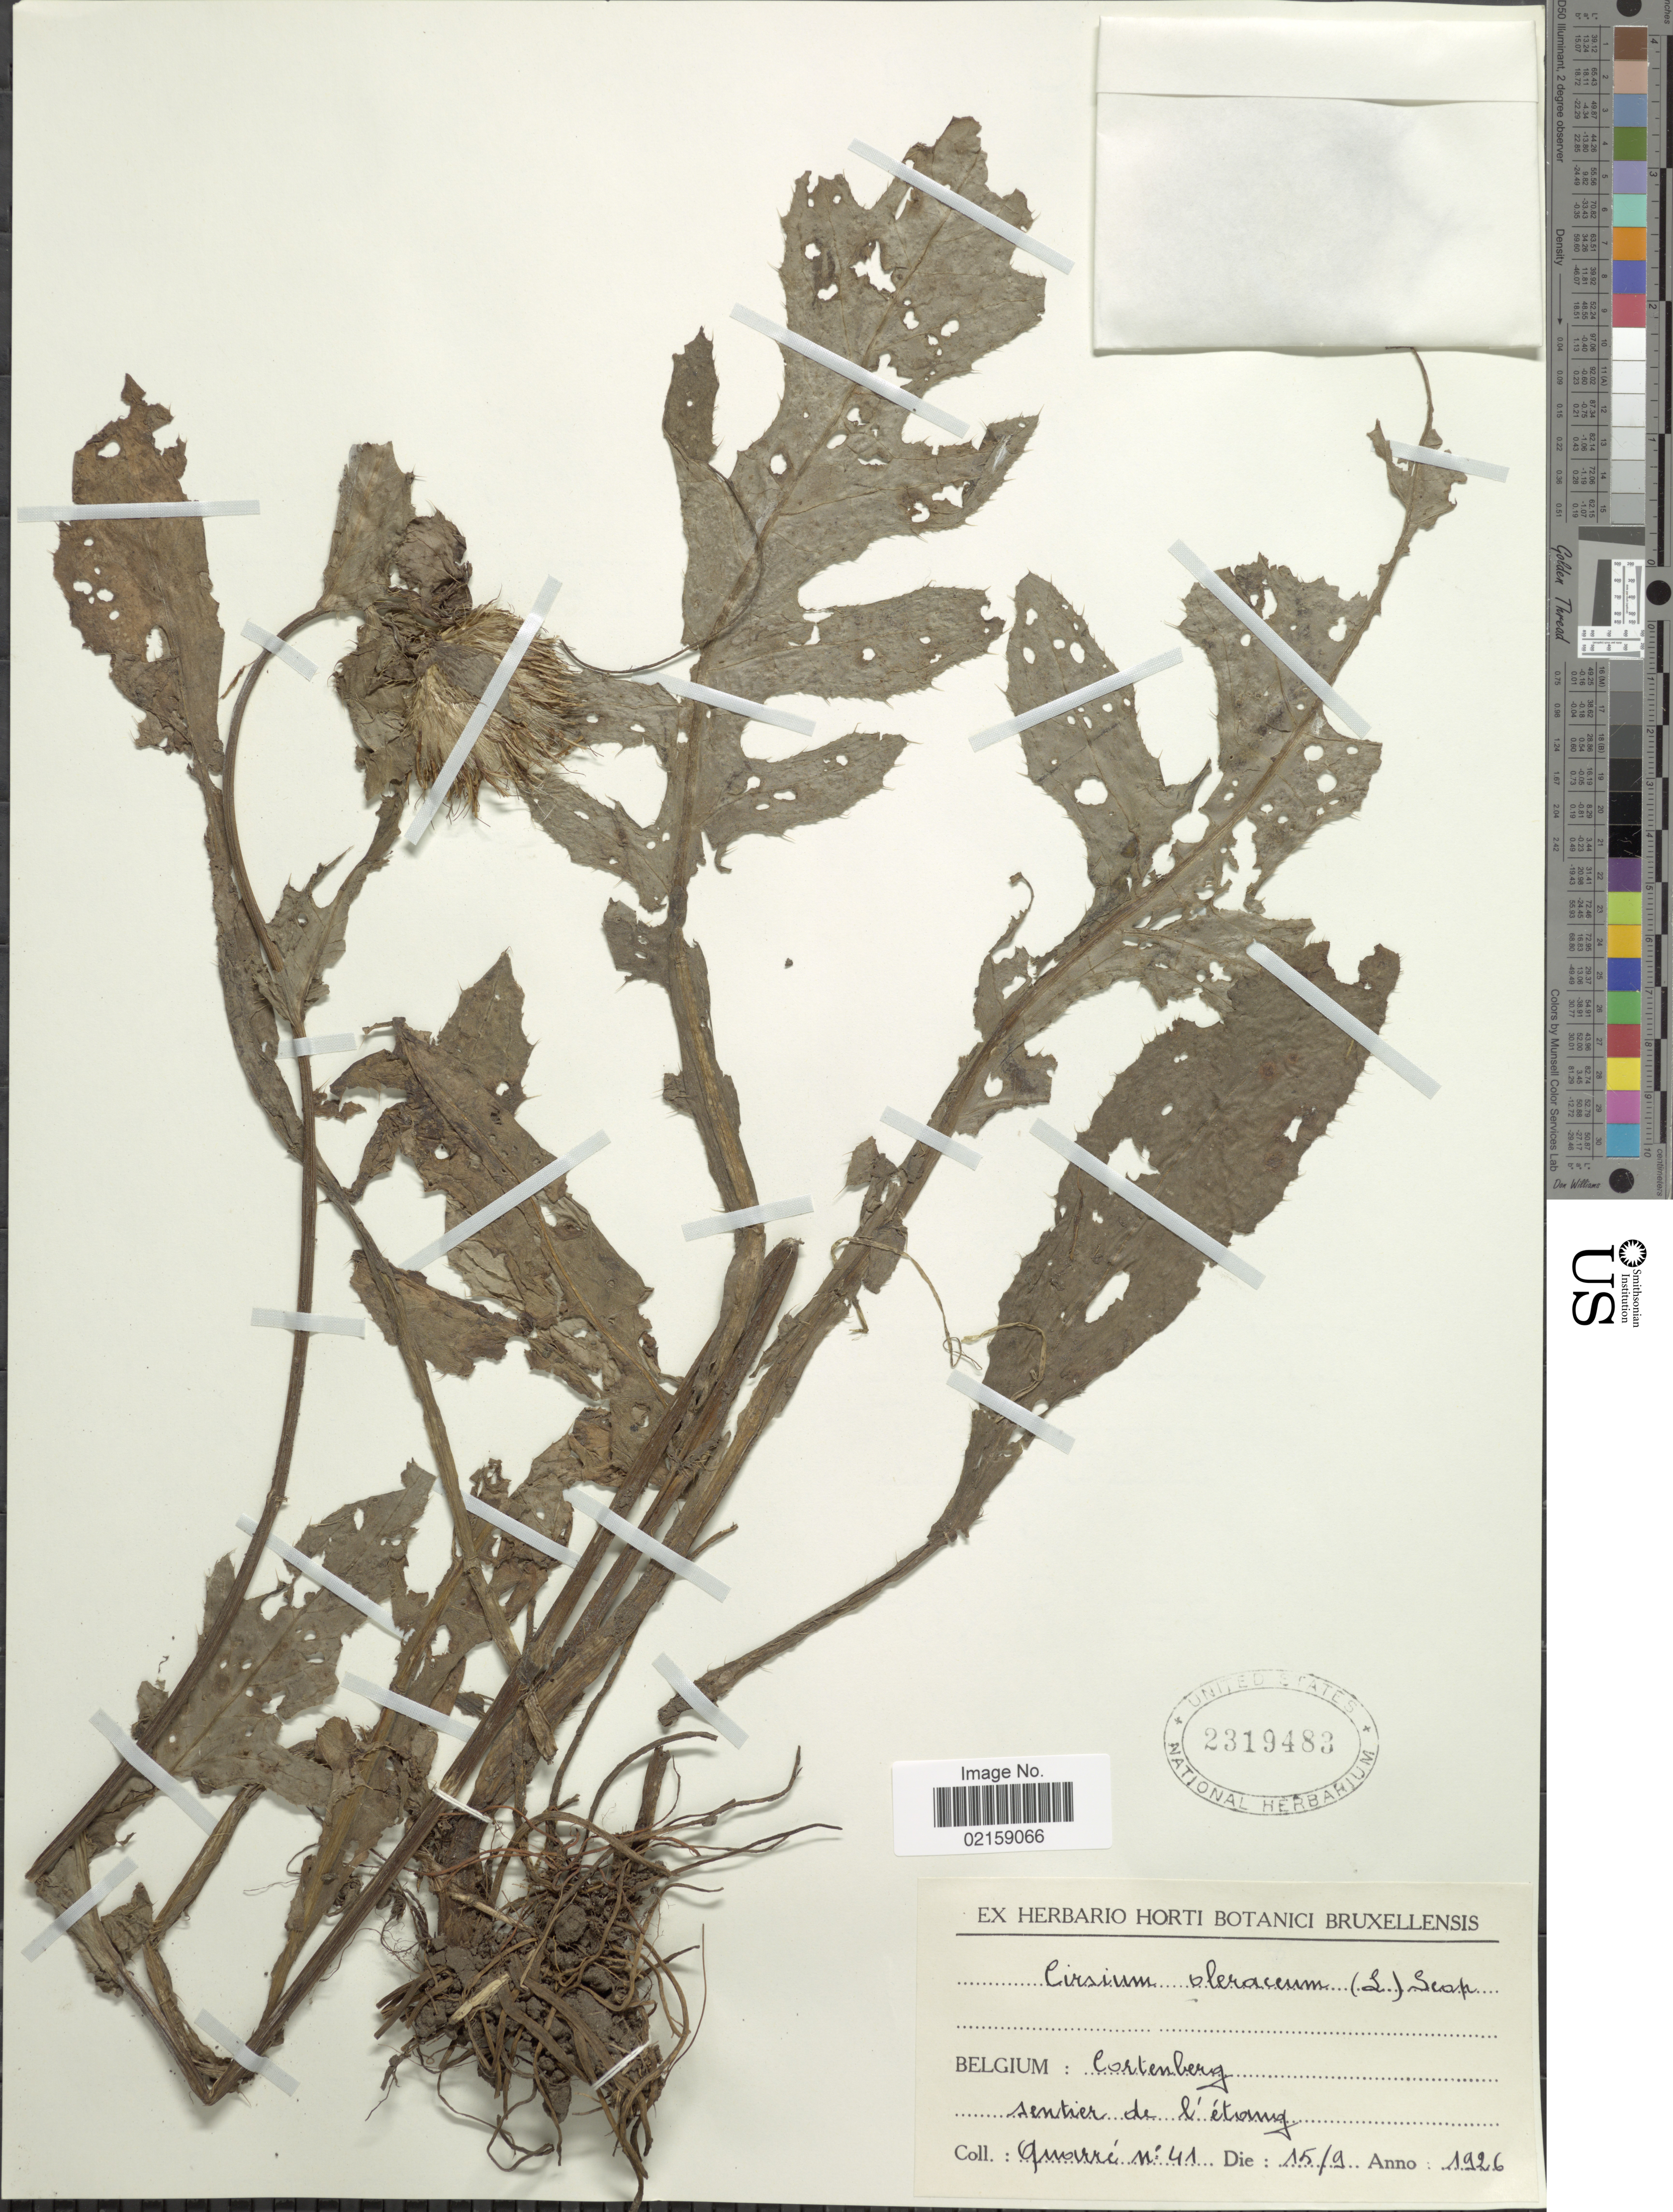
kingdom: Plantae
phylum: Tracheophyta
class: Magnoliopsida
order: Asterales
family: Asteraceae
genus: Cirsium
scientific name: Cirsium oleraceum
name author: (L.) Scop.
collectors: -. Quarre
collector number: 41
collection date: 1926-09-15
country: Belgium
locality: Cortenberg sentier de l'etang. [interpreted]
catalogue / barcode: US 2319483